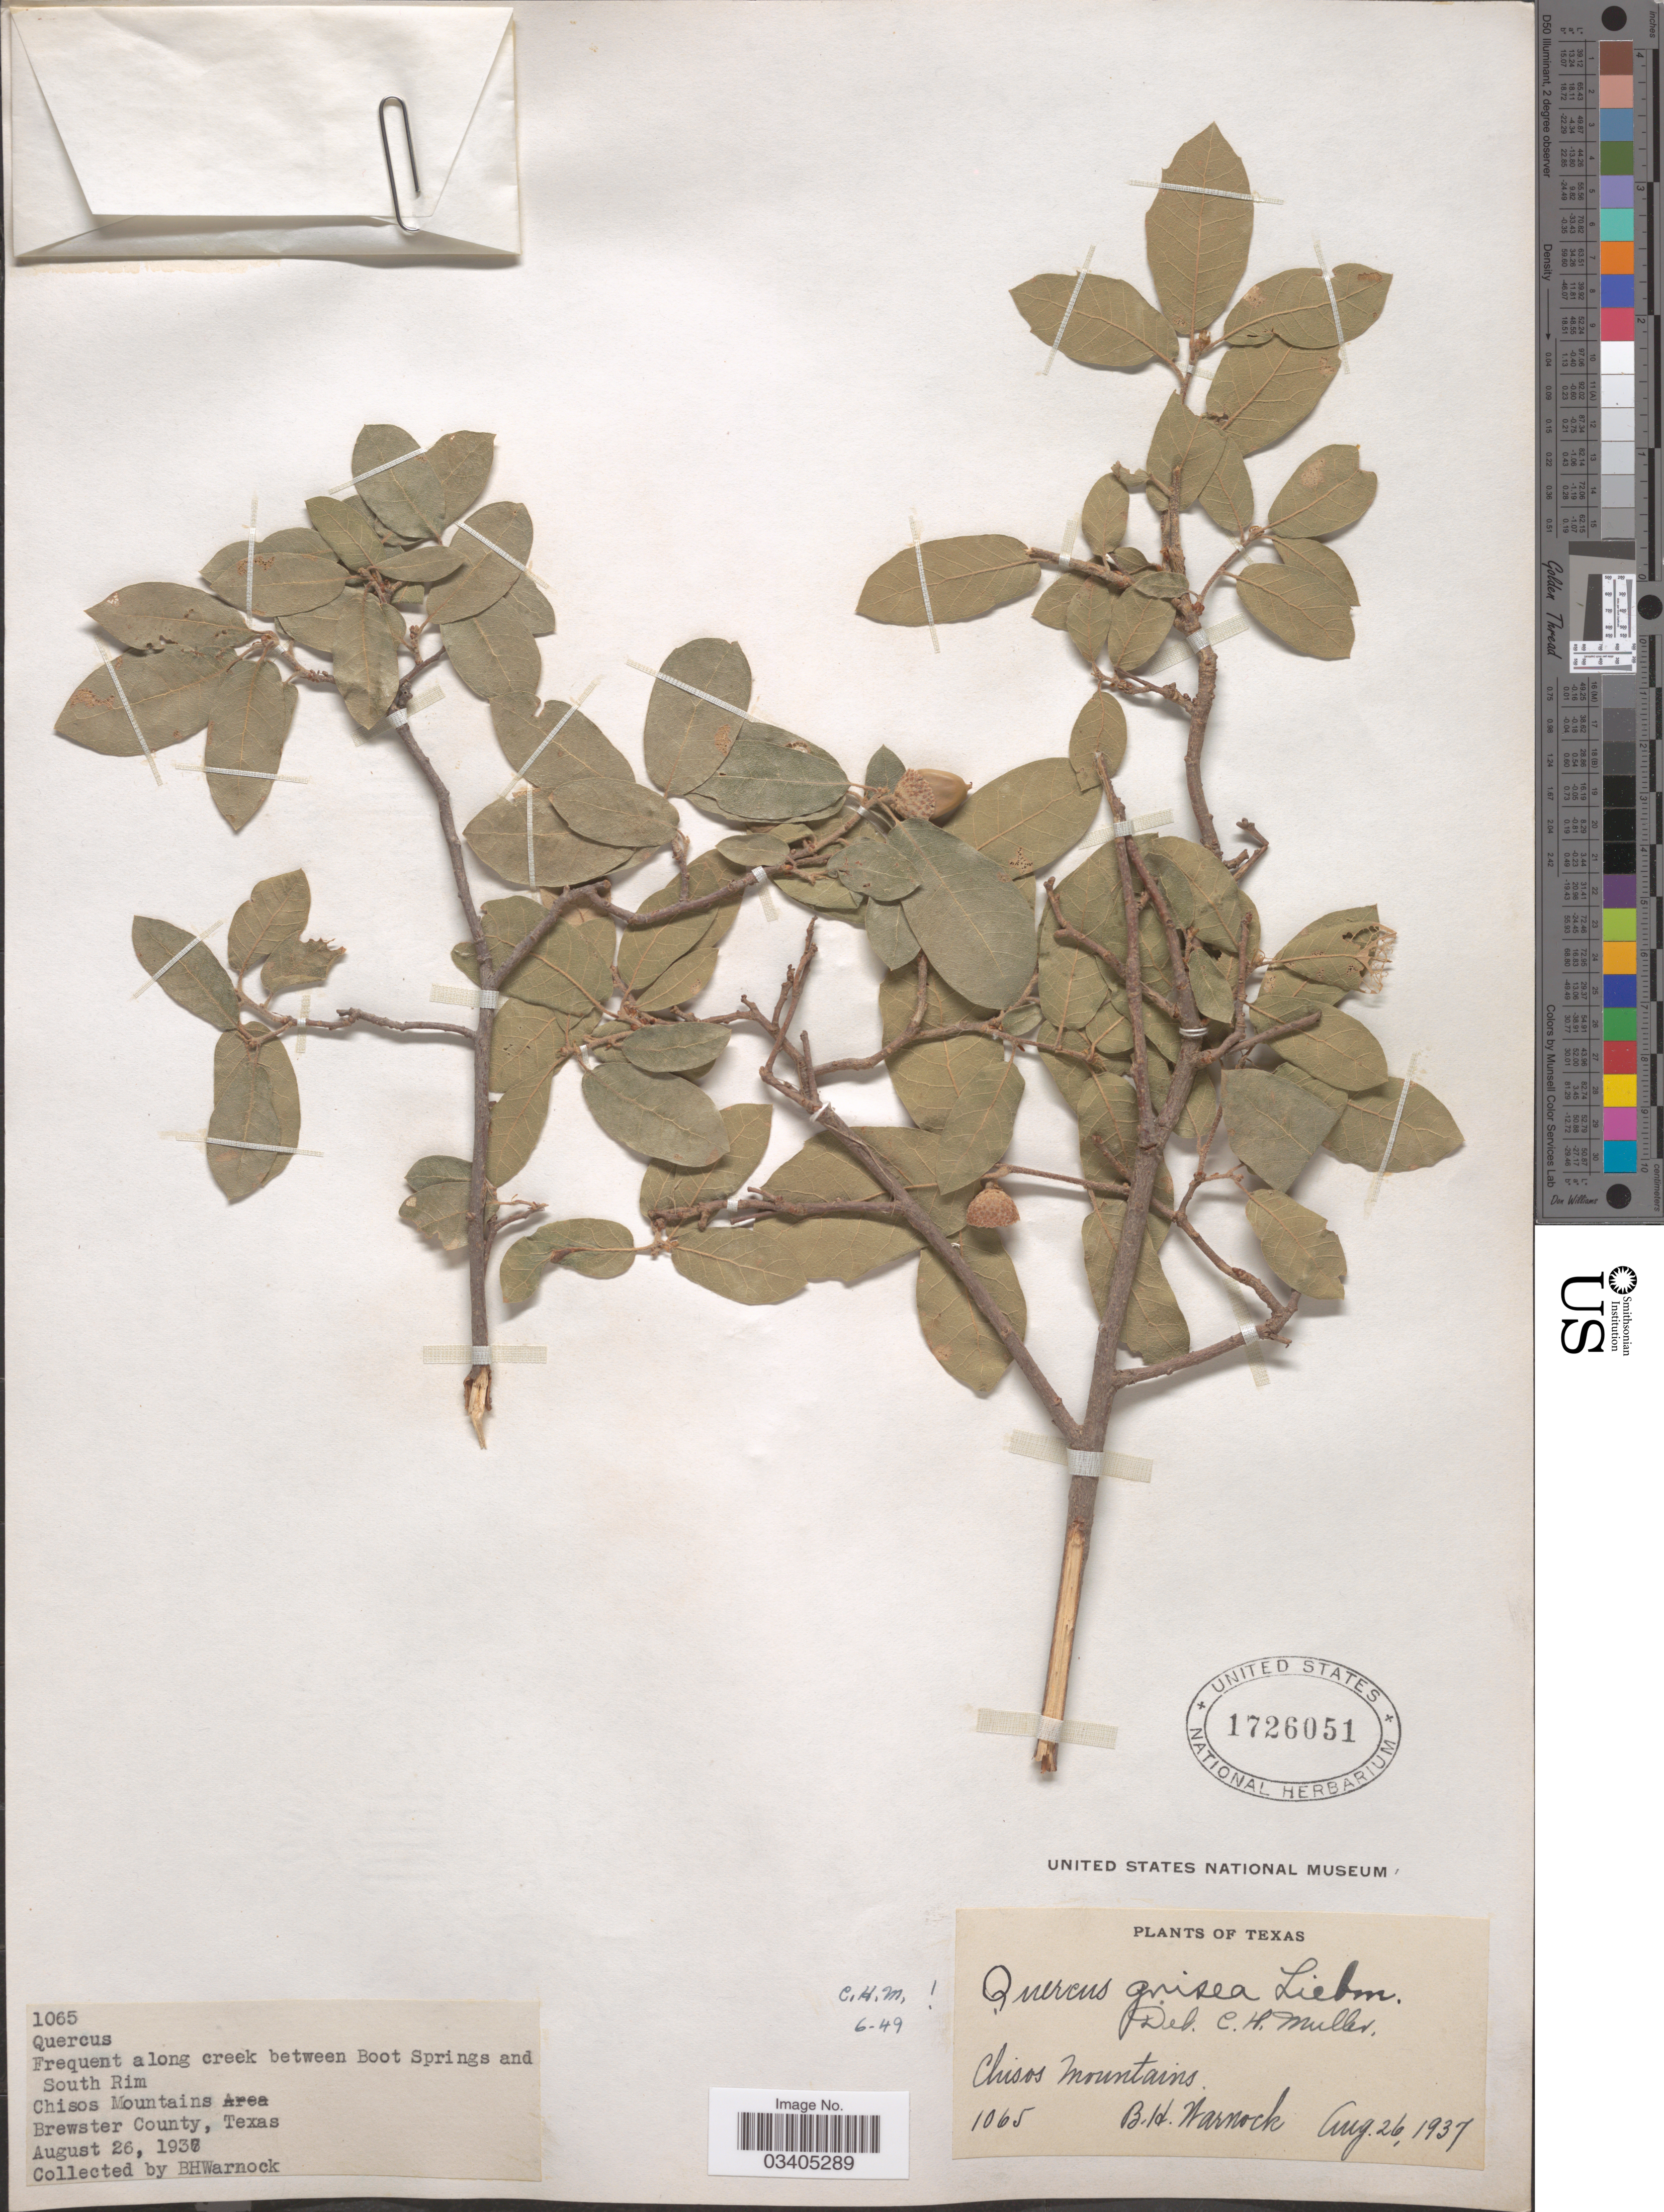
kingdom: Plantae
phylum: Tracheophyta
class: Magnoliopsida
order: Fagales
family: Fagaceae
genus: Quercus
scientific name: Quercus grisea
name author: Liebm.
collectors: B. H. Warnock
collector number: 1065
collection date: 1937-08-26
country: United States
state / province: Texas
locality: Frequent along creek between Boot Springs and South Rim. Chisos Mountains. Brewster County.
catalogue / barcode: US 1726051